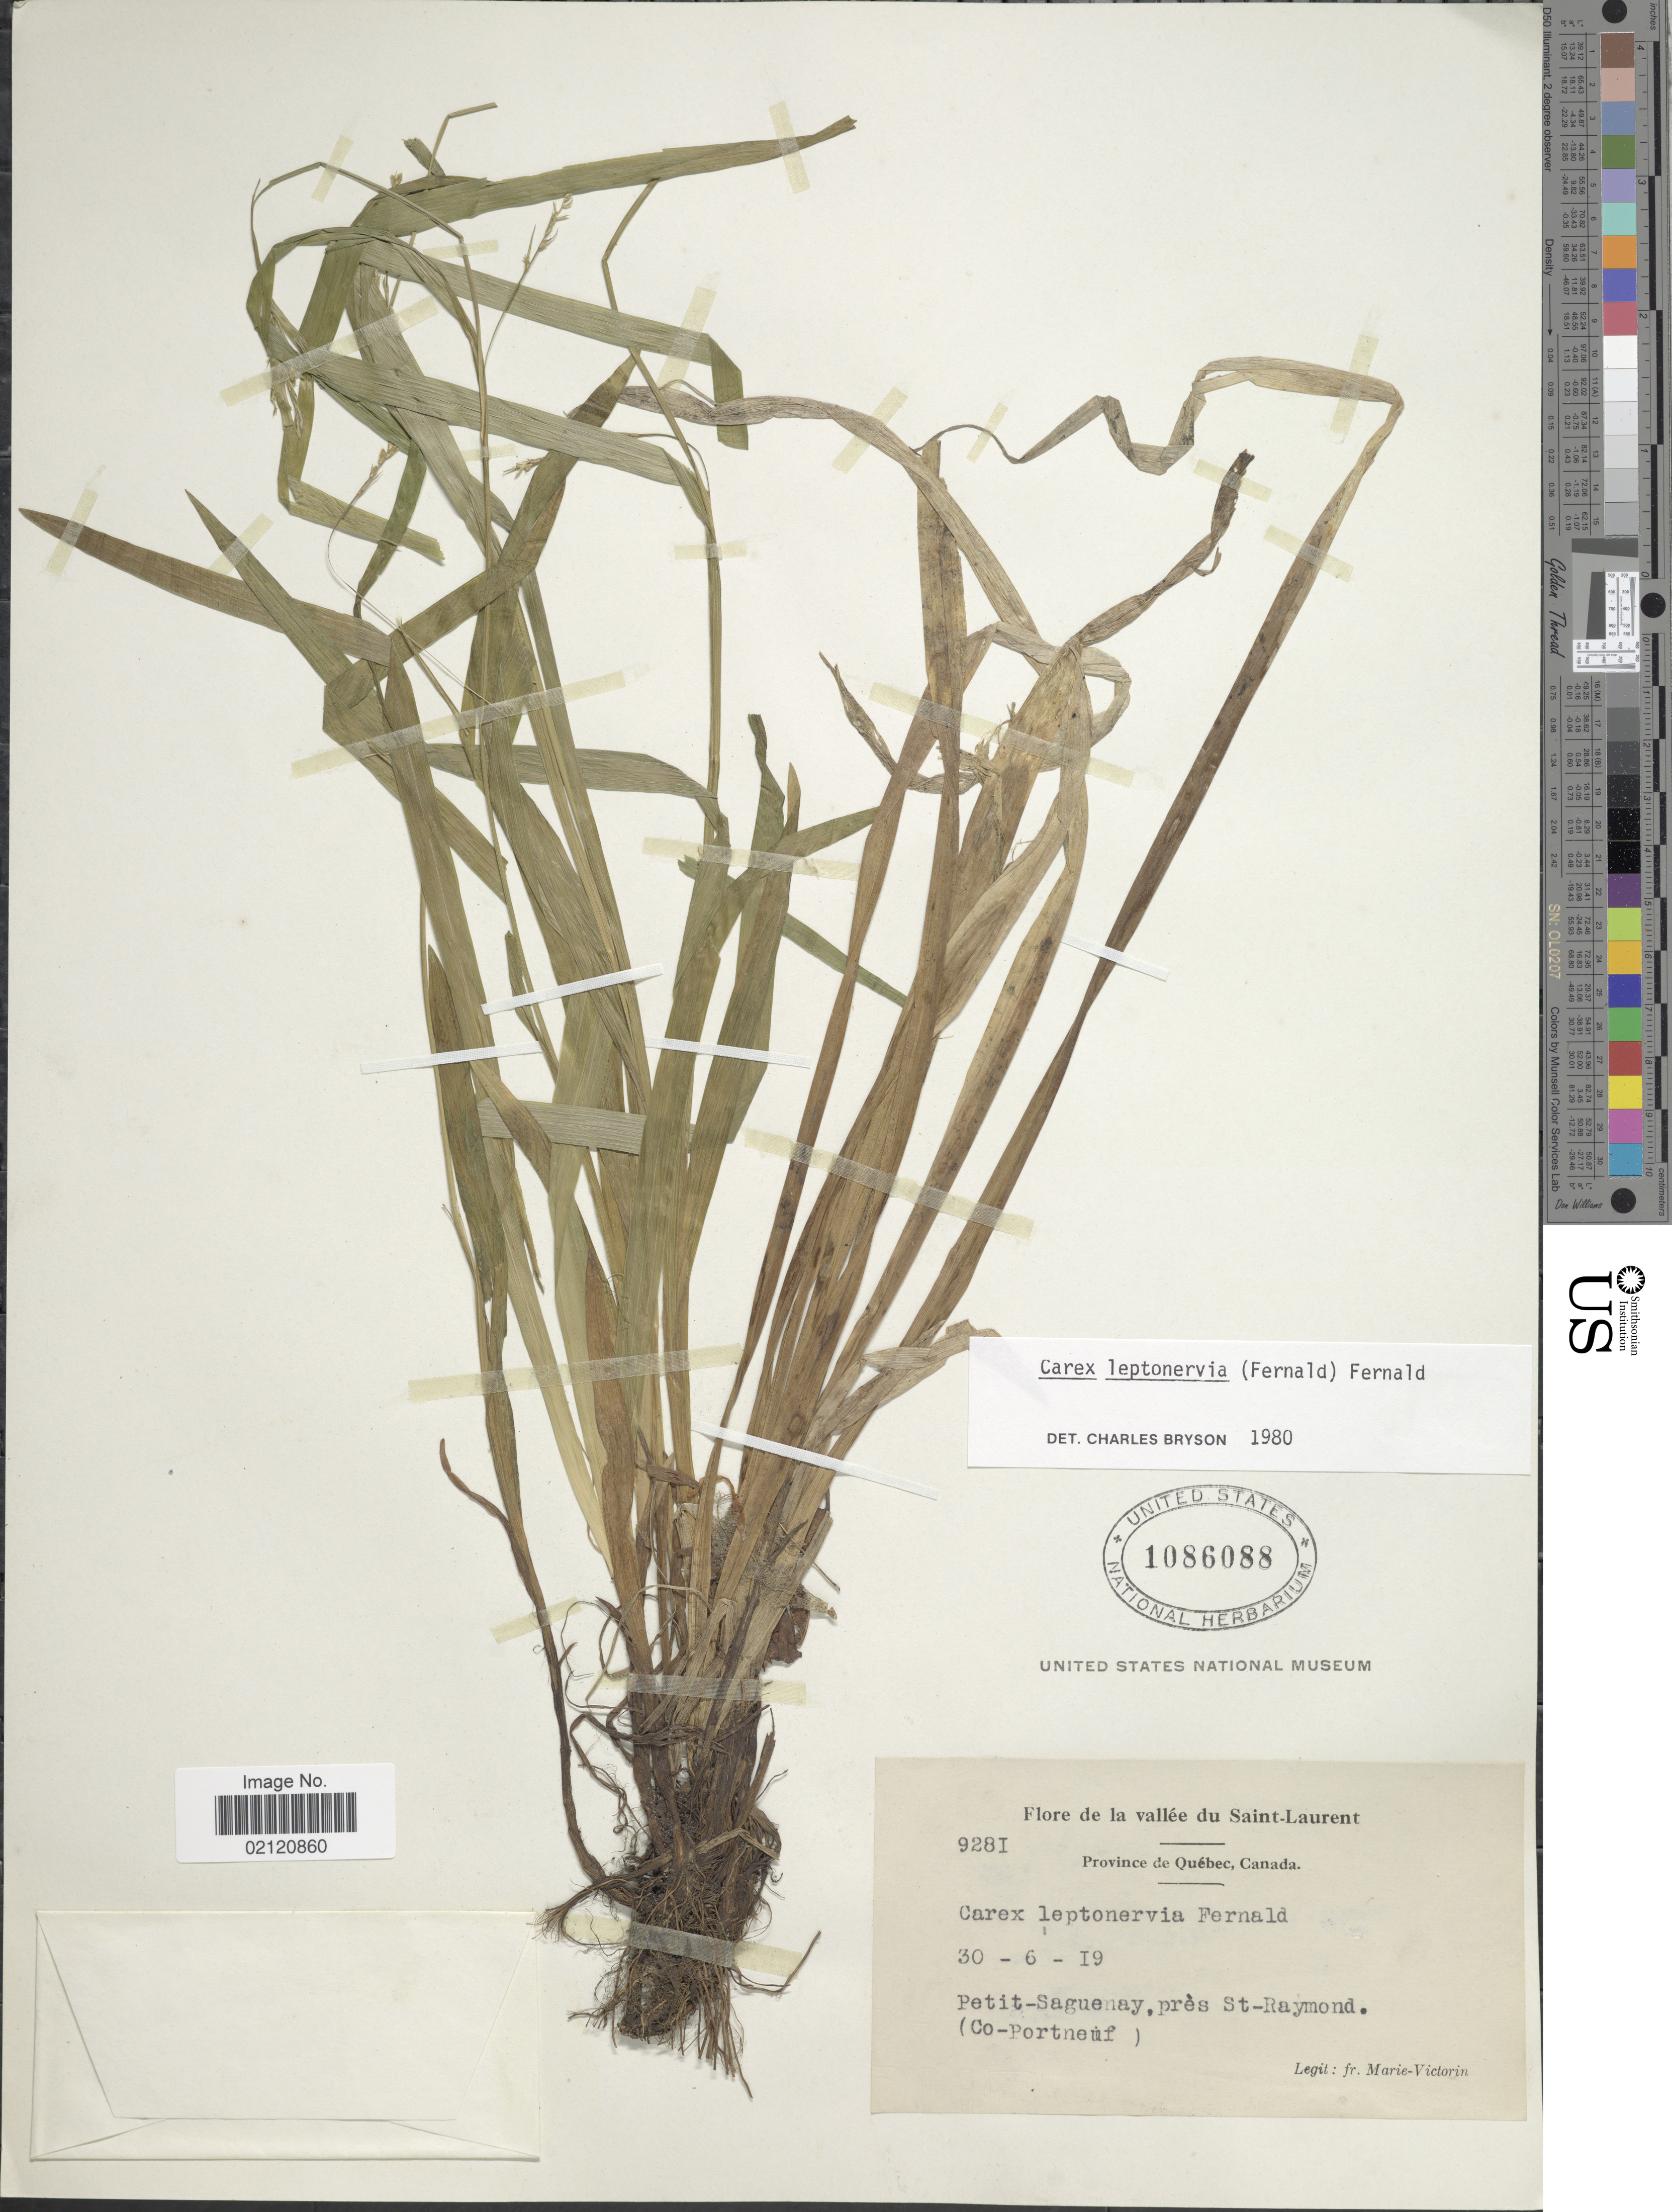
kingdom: Plantae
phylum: Tracheophyta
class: Liliopsida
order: Poales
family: Cyperaceae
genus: Carex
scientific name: Carex leptonervia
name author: (Fernald) Fernald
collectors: F. Marie-Victorin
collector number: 9281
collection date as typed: Transcribed d/m/y: 30/6/19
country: Canada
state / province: Quebec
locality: De la vallee du Saint-Laurent, Petit-Saguenay, pres St-Raymond. (Co-Portneuf)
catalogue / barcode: US 1086088